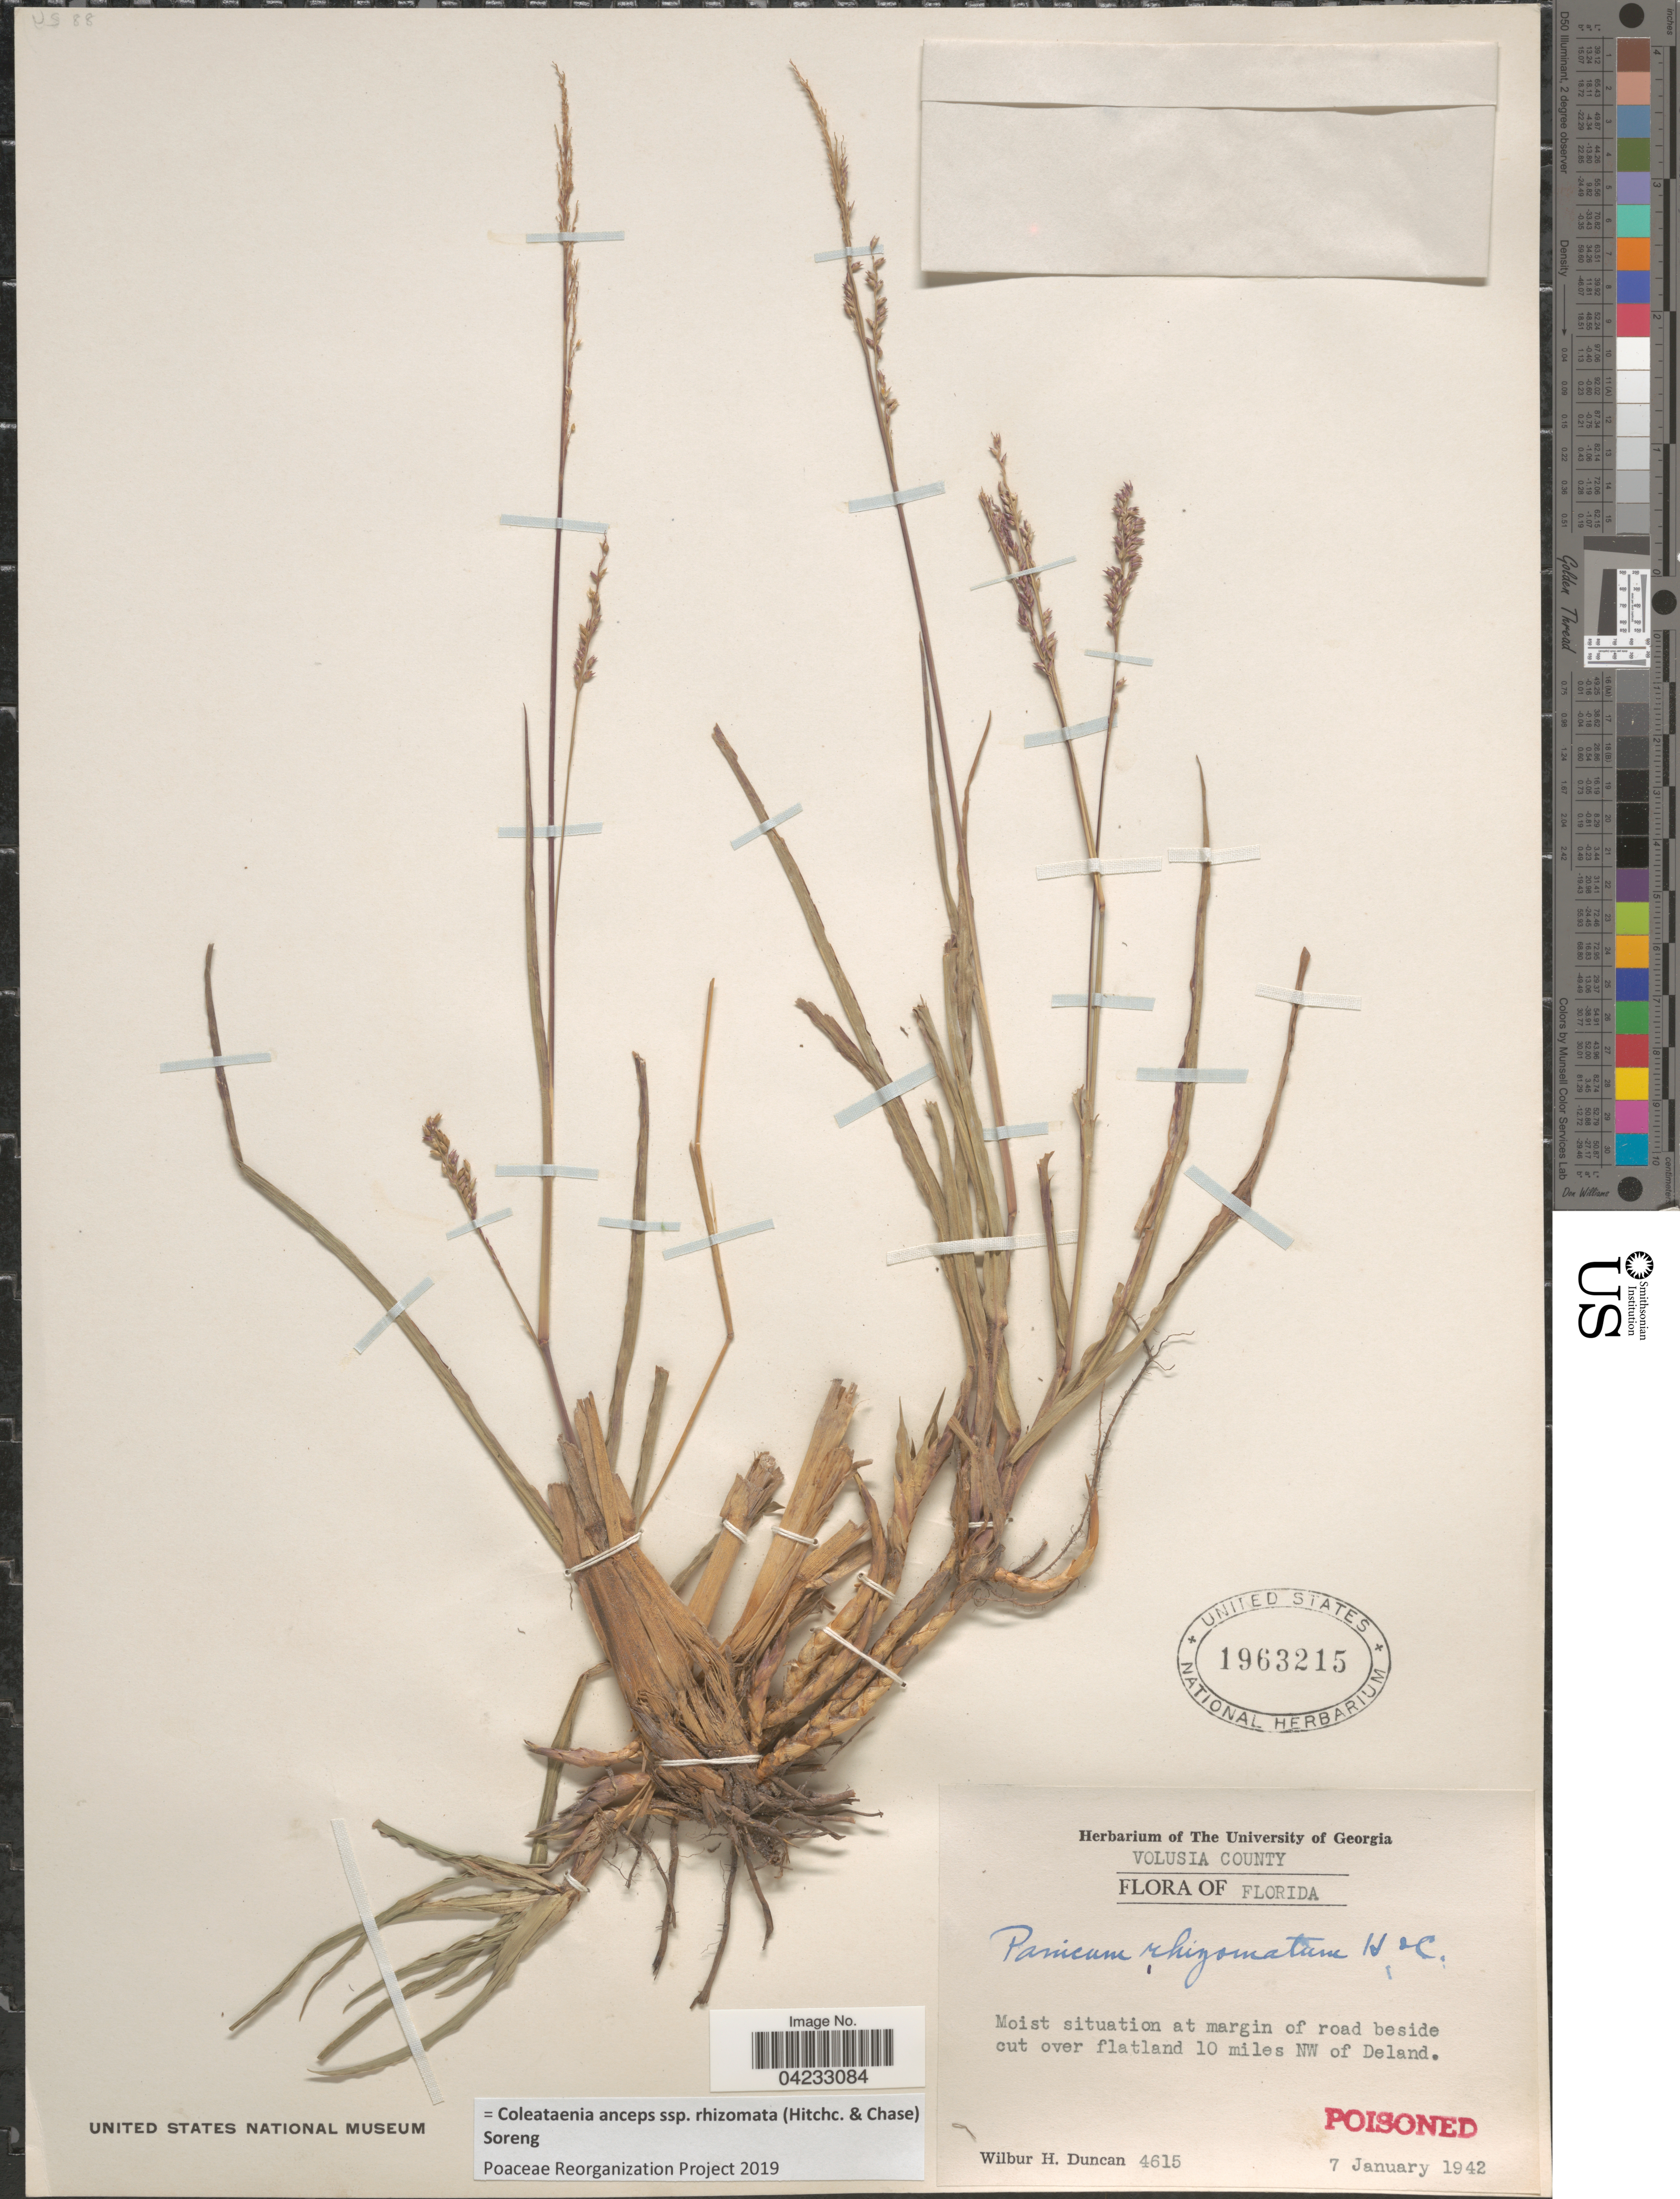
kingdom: Plantae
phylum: Tracheophyta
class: Liliopsida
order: Poales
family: Poaceae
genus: Coleataenia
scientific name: Coleataenia anceps subsp. rhizomata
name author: (Hitchc. & Chase) Soreng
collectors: W. H. Duncan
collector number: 4615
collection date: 1942-01-07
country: United States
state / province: Florida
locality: Volusia County. At margin of road beside cut over flatland 10 miles NW of Deland.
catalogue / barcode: US 1963215